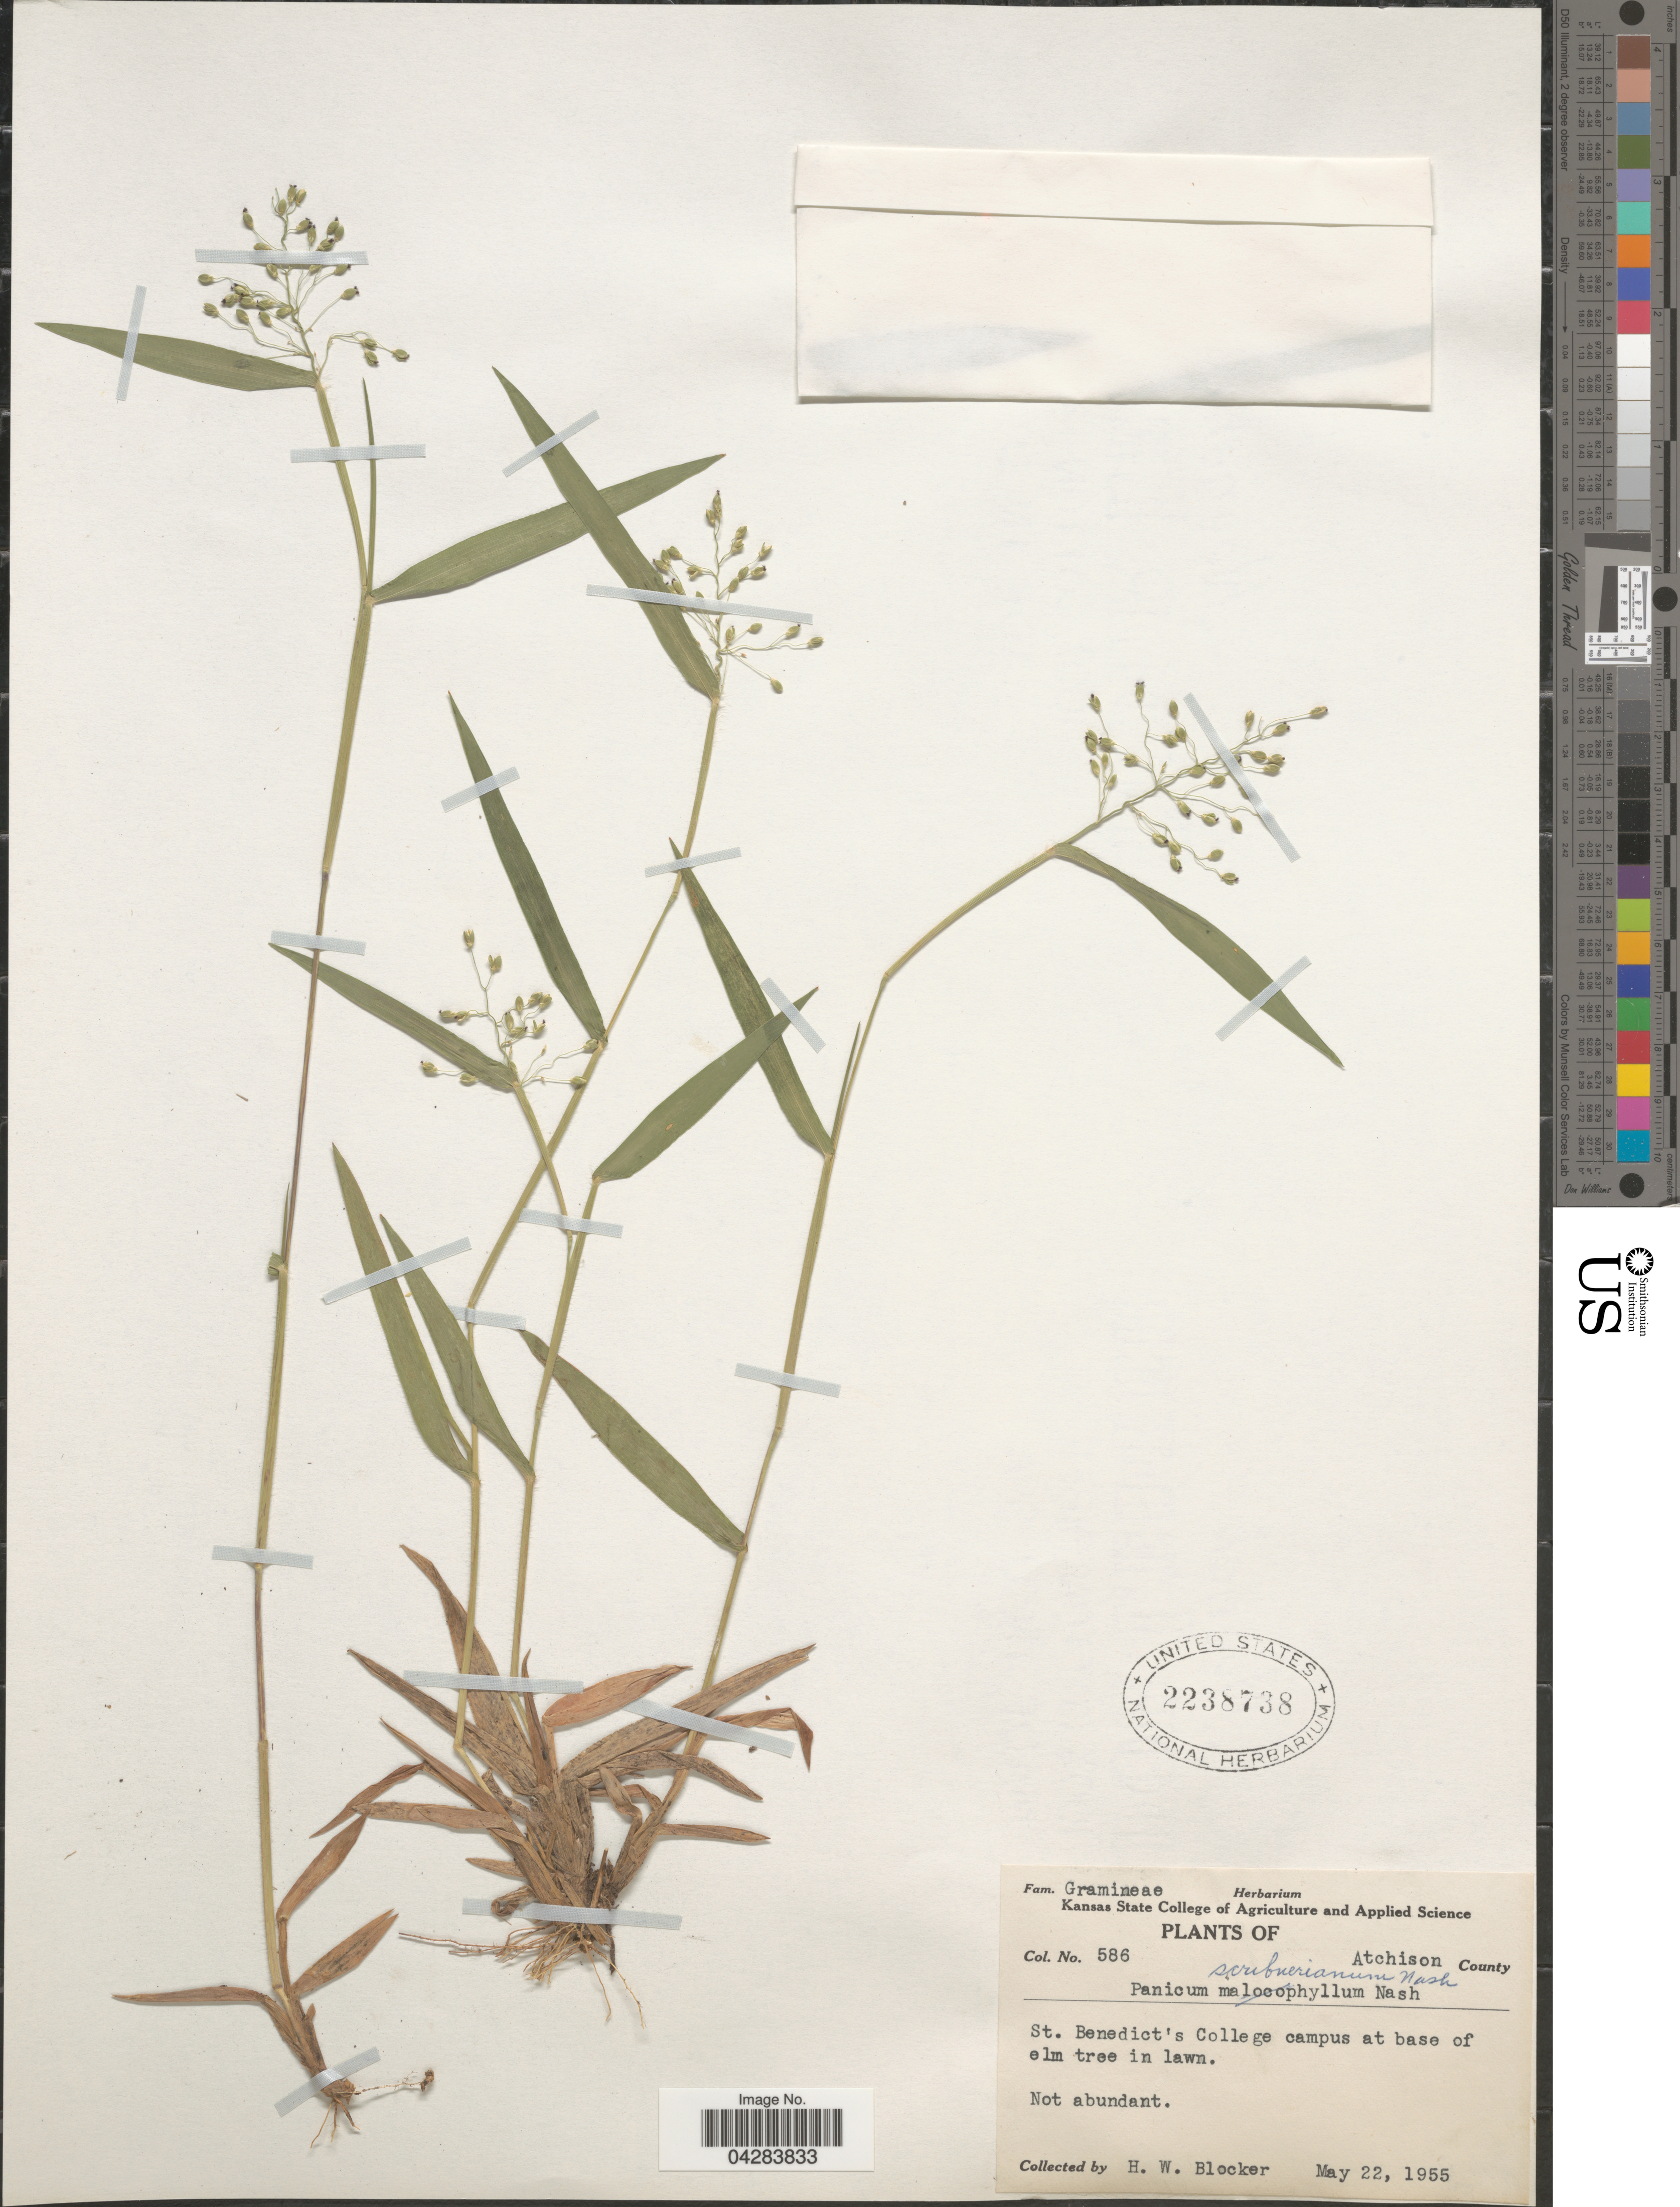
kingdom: Plantae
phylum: Tracheophyta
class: Liliopsida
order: Poales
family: Poaceae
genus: Dichanthelium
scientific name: Dichanthelium oligosanthes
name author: (Schult.) Gould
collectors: H. Blocker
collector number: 586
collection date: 1955-05-22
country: United States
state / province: Arkansas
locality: Atchison County. St. Benedict's College campus at base of elm tree in lawn.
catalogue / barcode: US 2238738